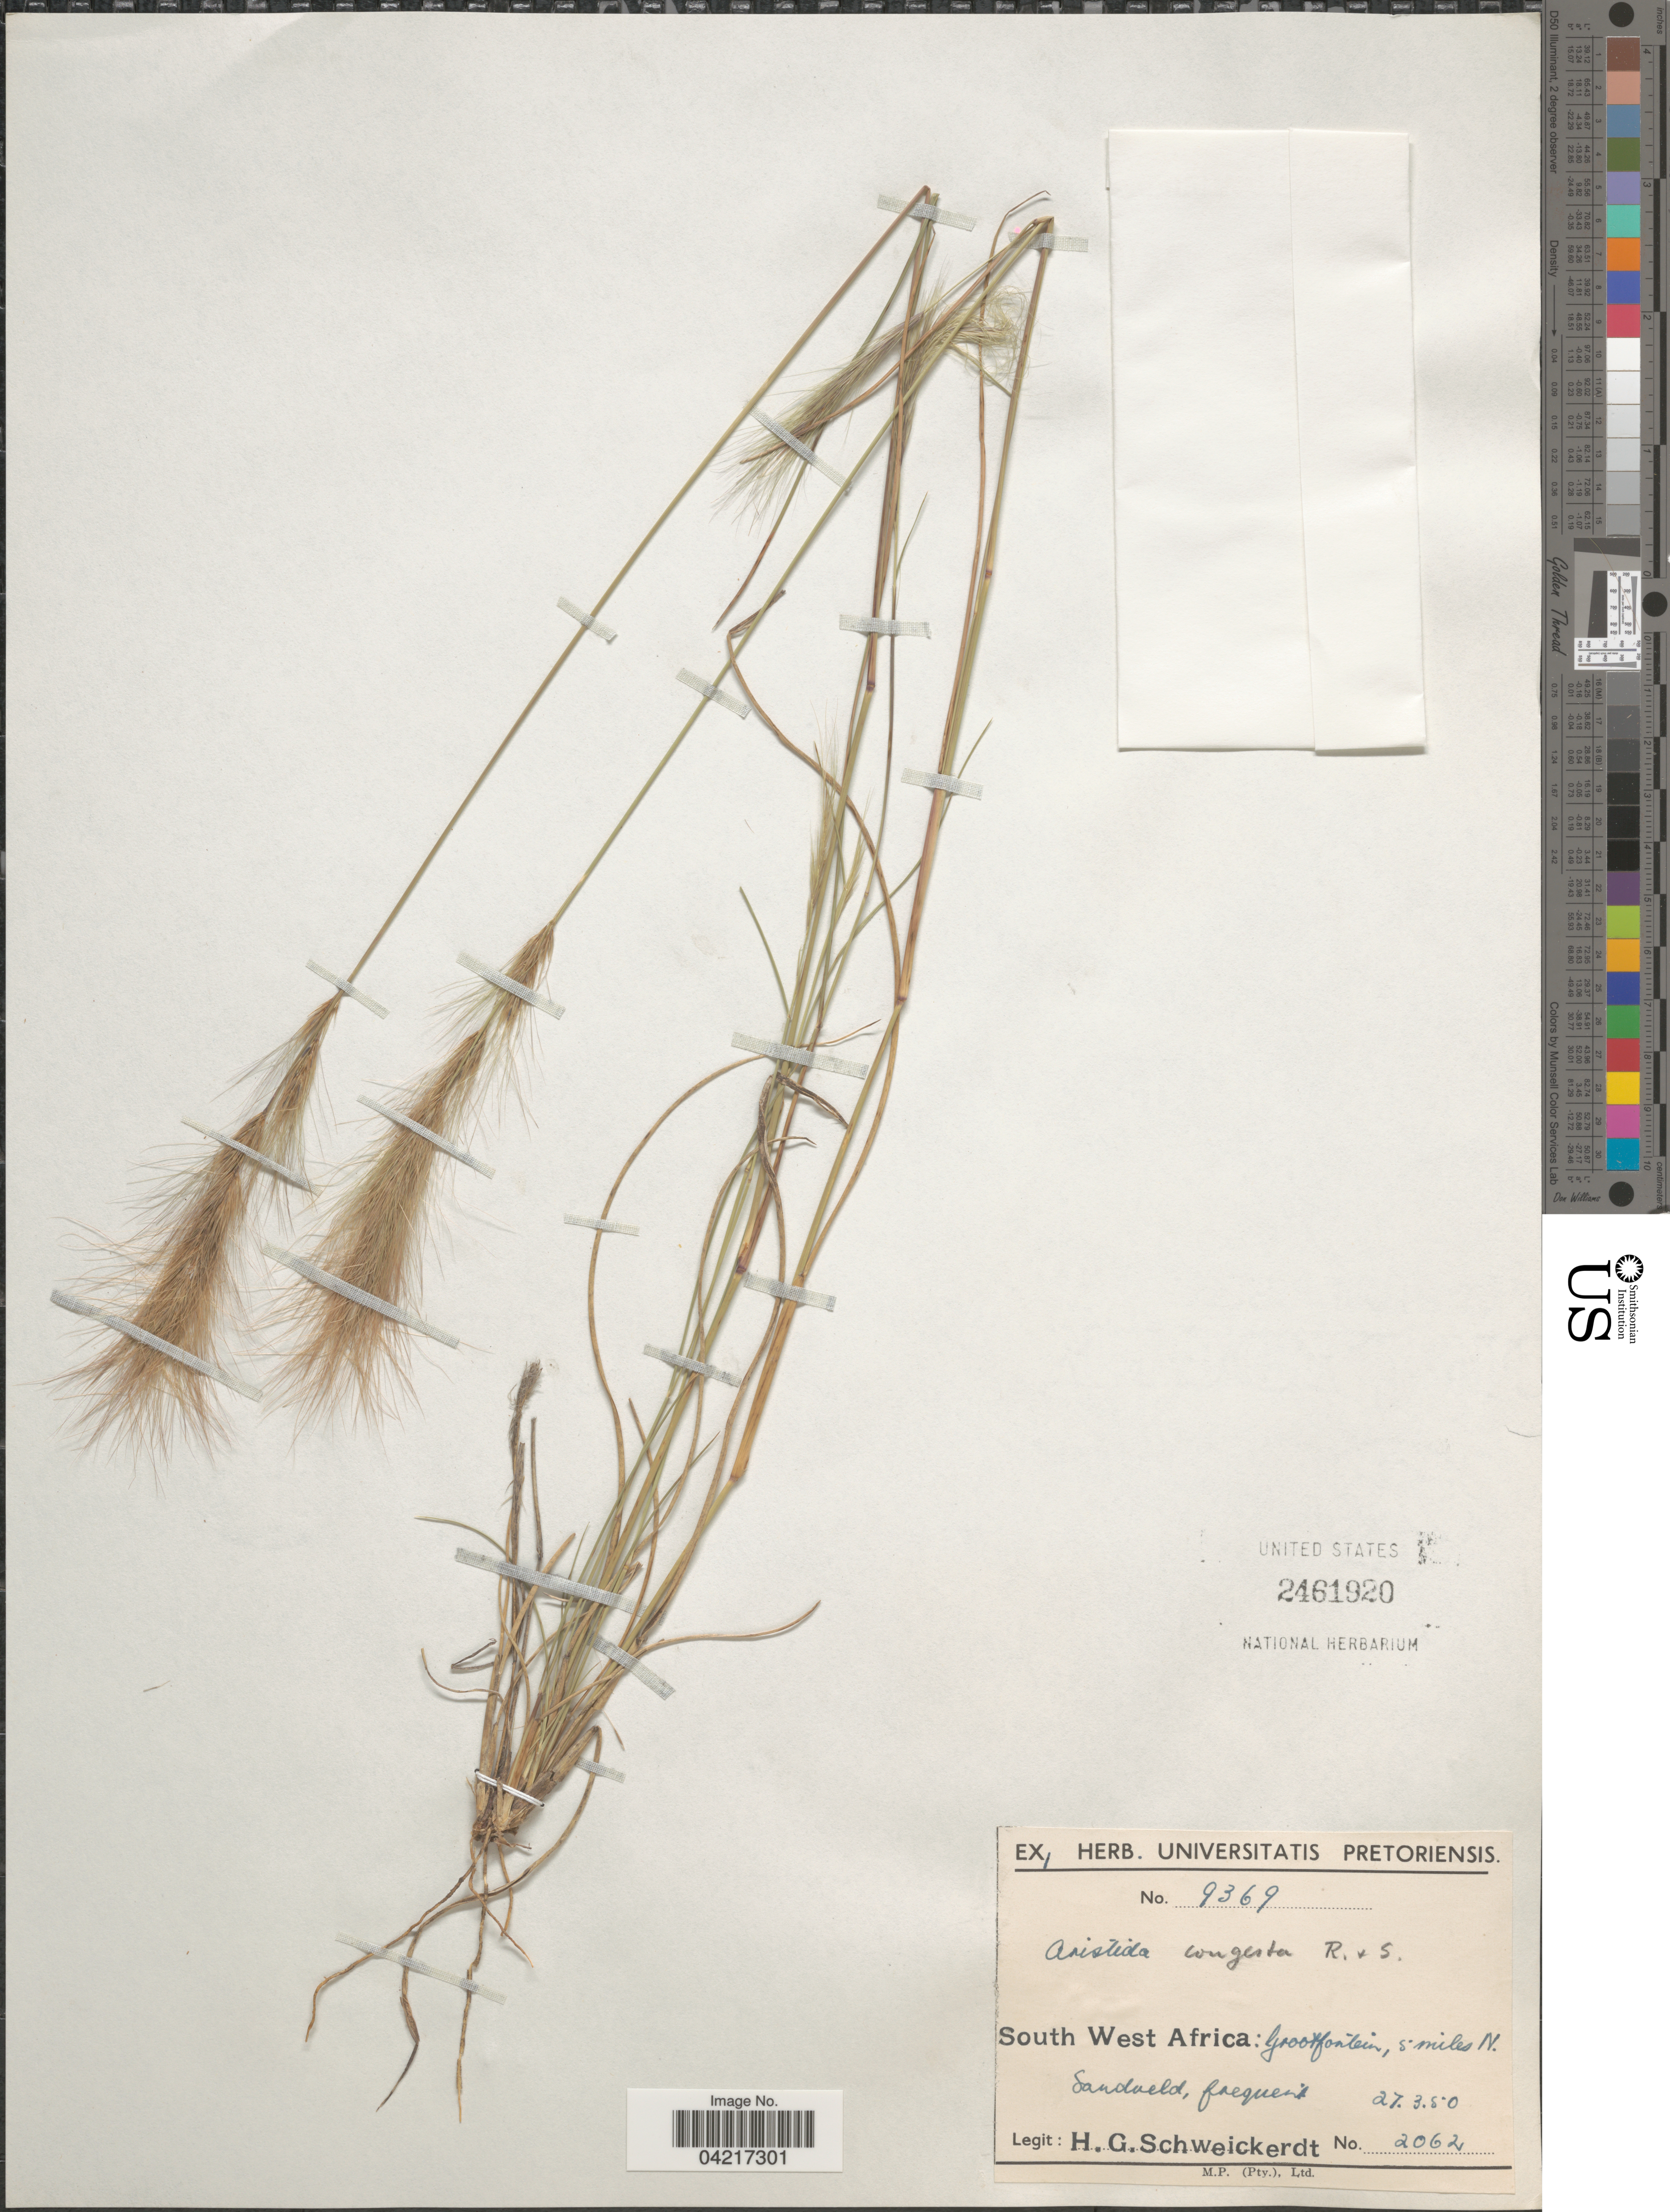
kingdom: Plantae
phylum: Tracheophyta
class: Liliopsida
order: Poales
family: Poaceae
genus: Aristida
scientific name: Aristida congesta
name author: Roem. & Schult.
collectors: H. Schweickerdt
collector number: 2062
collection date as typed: Transcribed d/m/y: 27/3/50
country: Namibia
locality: South West Africa: Grootfontein; 5 miles N. Sandveld.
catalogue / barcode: US 2461920